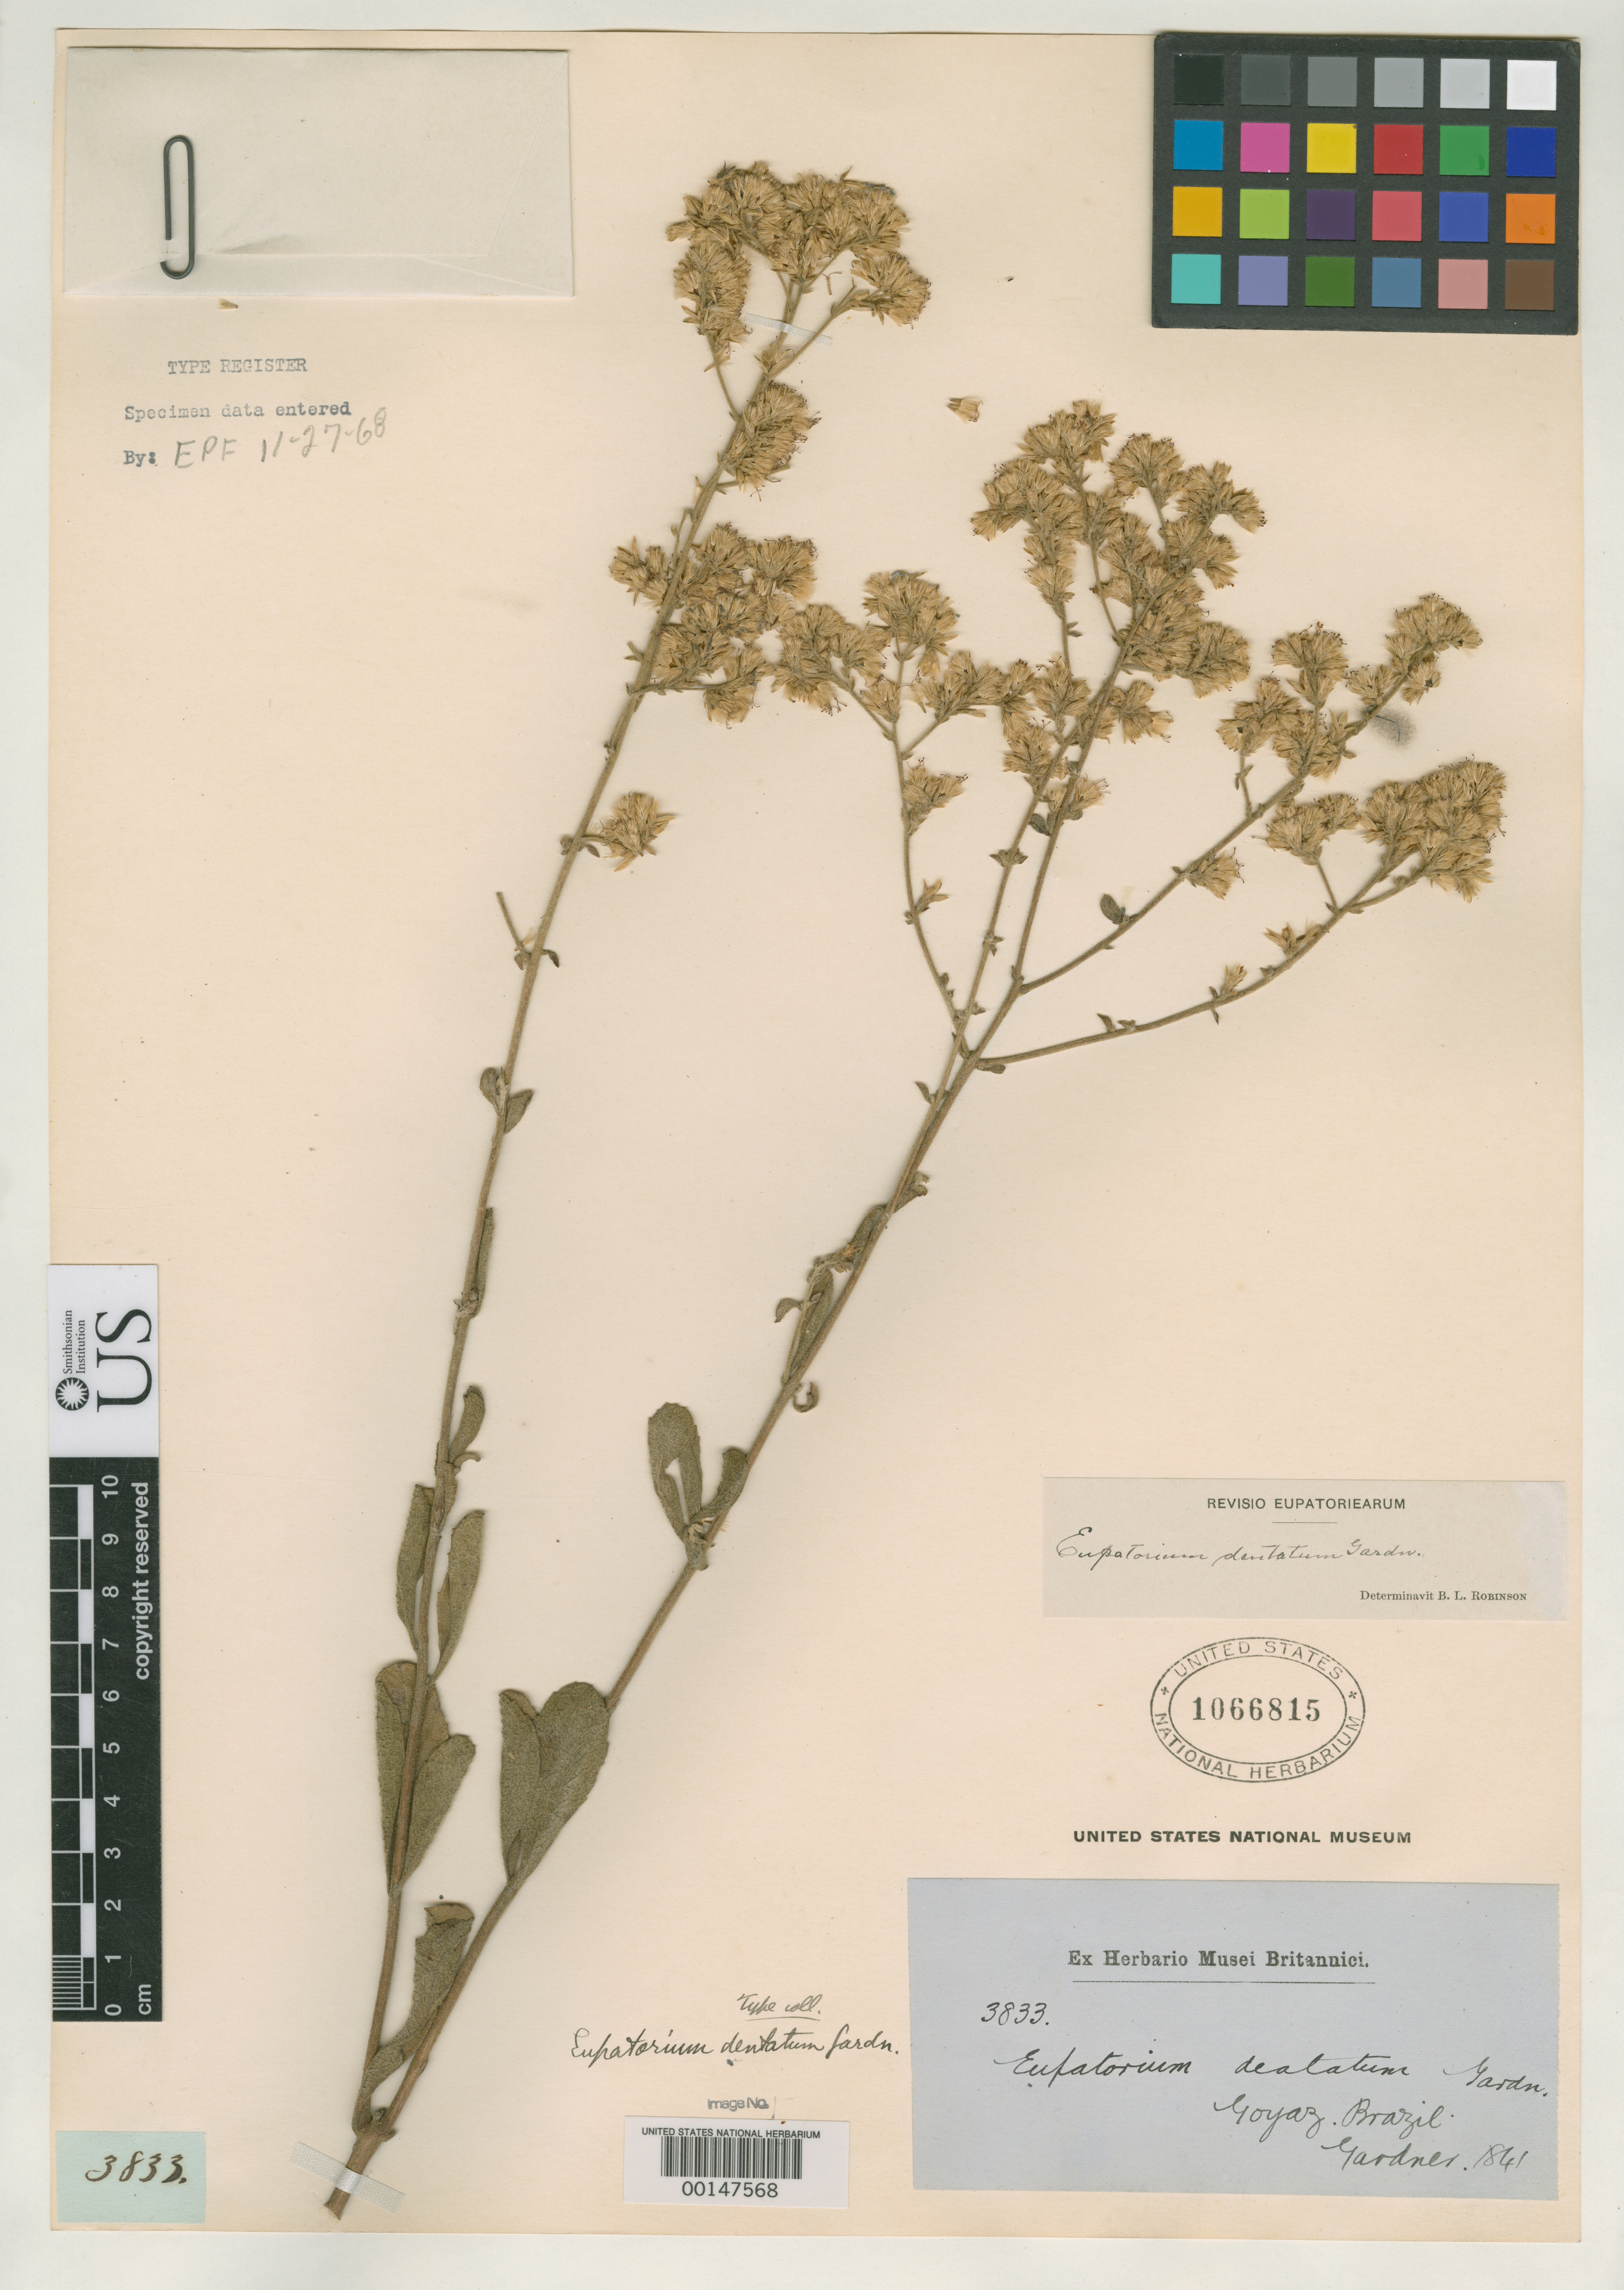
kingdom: Plantae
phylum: Tracheophyta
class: Magnoliopsida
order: Asterales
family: Asteraceae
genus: Eupatorium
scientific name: Eupatorium dentatum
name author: Gardner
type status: Isotype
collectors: G. Gardner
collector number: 3833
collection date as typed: Mar 1840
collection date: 1840-03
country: Brazil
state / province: Goiás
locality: Inter Porto Imperial et Lunie, ad flum Tocantins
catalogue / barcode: US 1066815